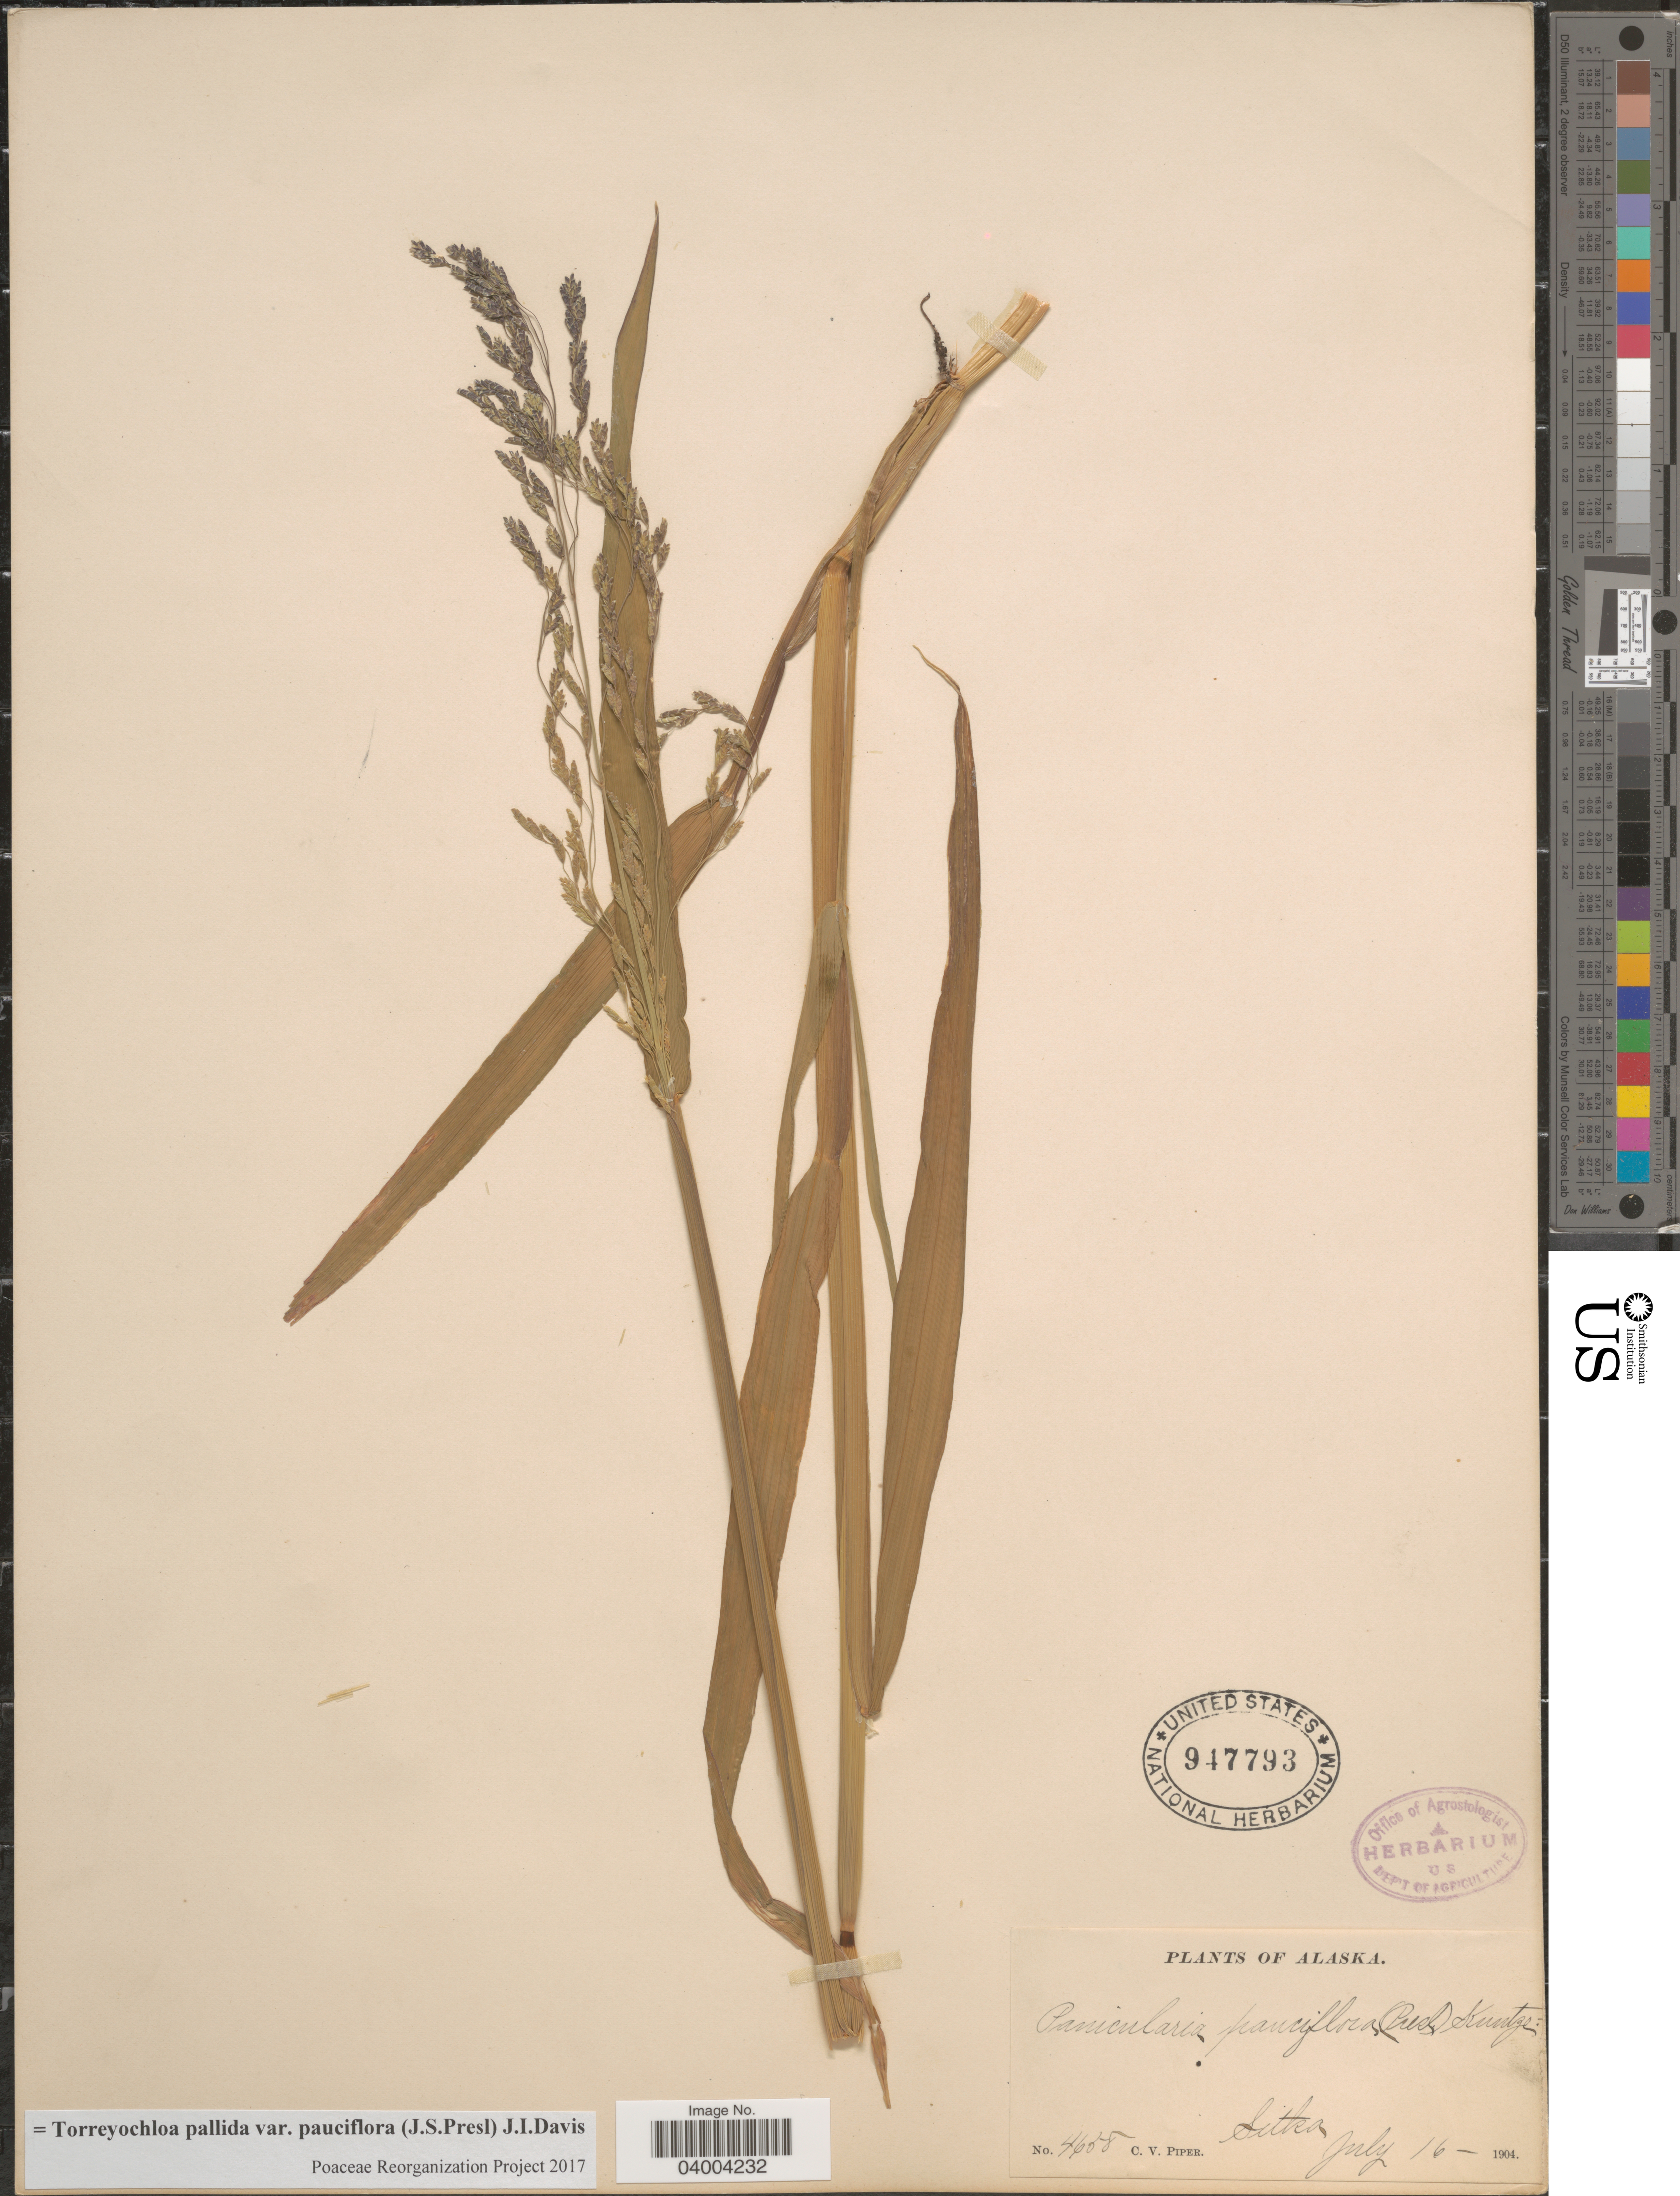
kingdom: Plantae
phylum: Tracheophyta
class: Liliopsida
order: Poales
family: Poaceae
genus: Torreyochloa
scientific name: Torreyochloa pallida var. pauciflora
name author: (J. Presl) J.I. Davis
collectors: C. V. Piper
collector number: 4658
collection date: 1904-07-16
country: United States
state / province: Alaska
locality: Sitka.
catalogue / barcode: US 947793